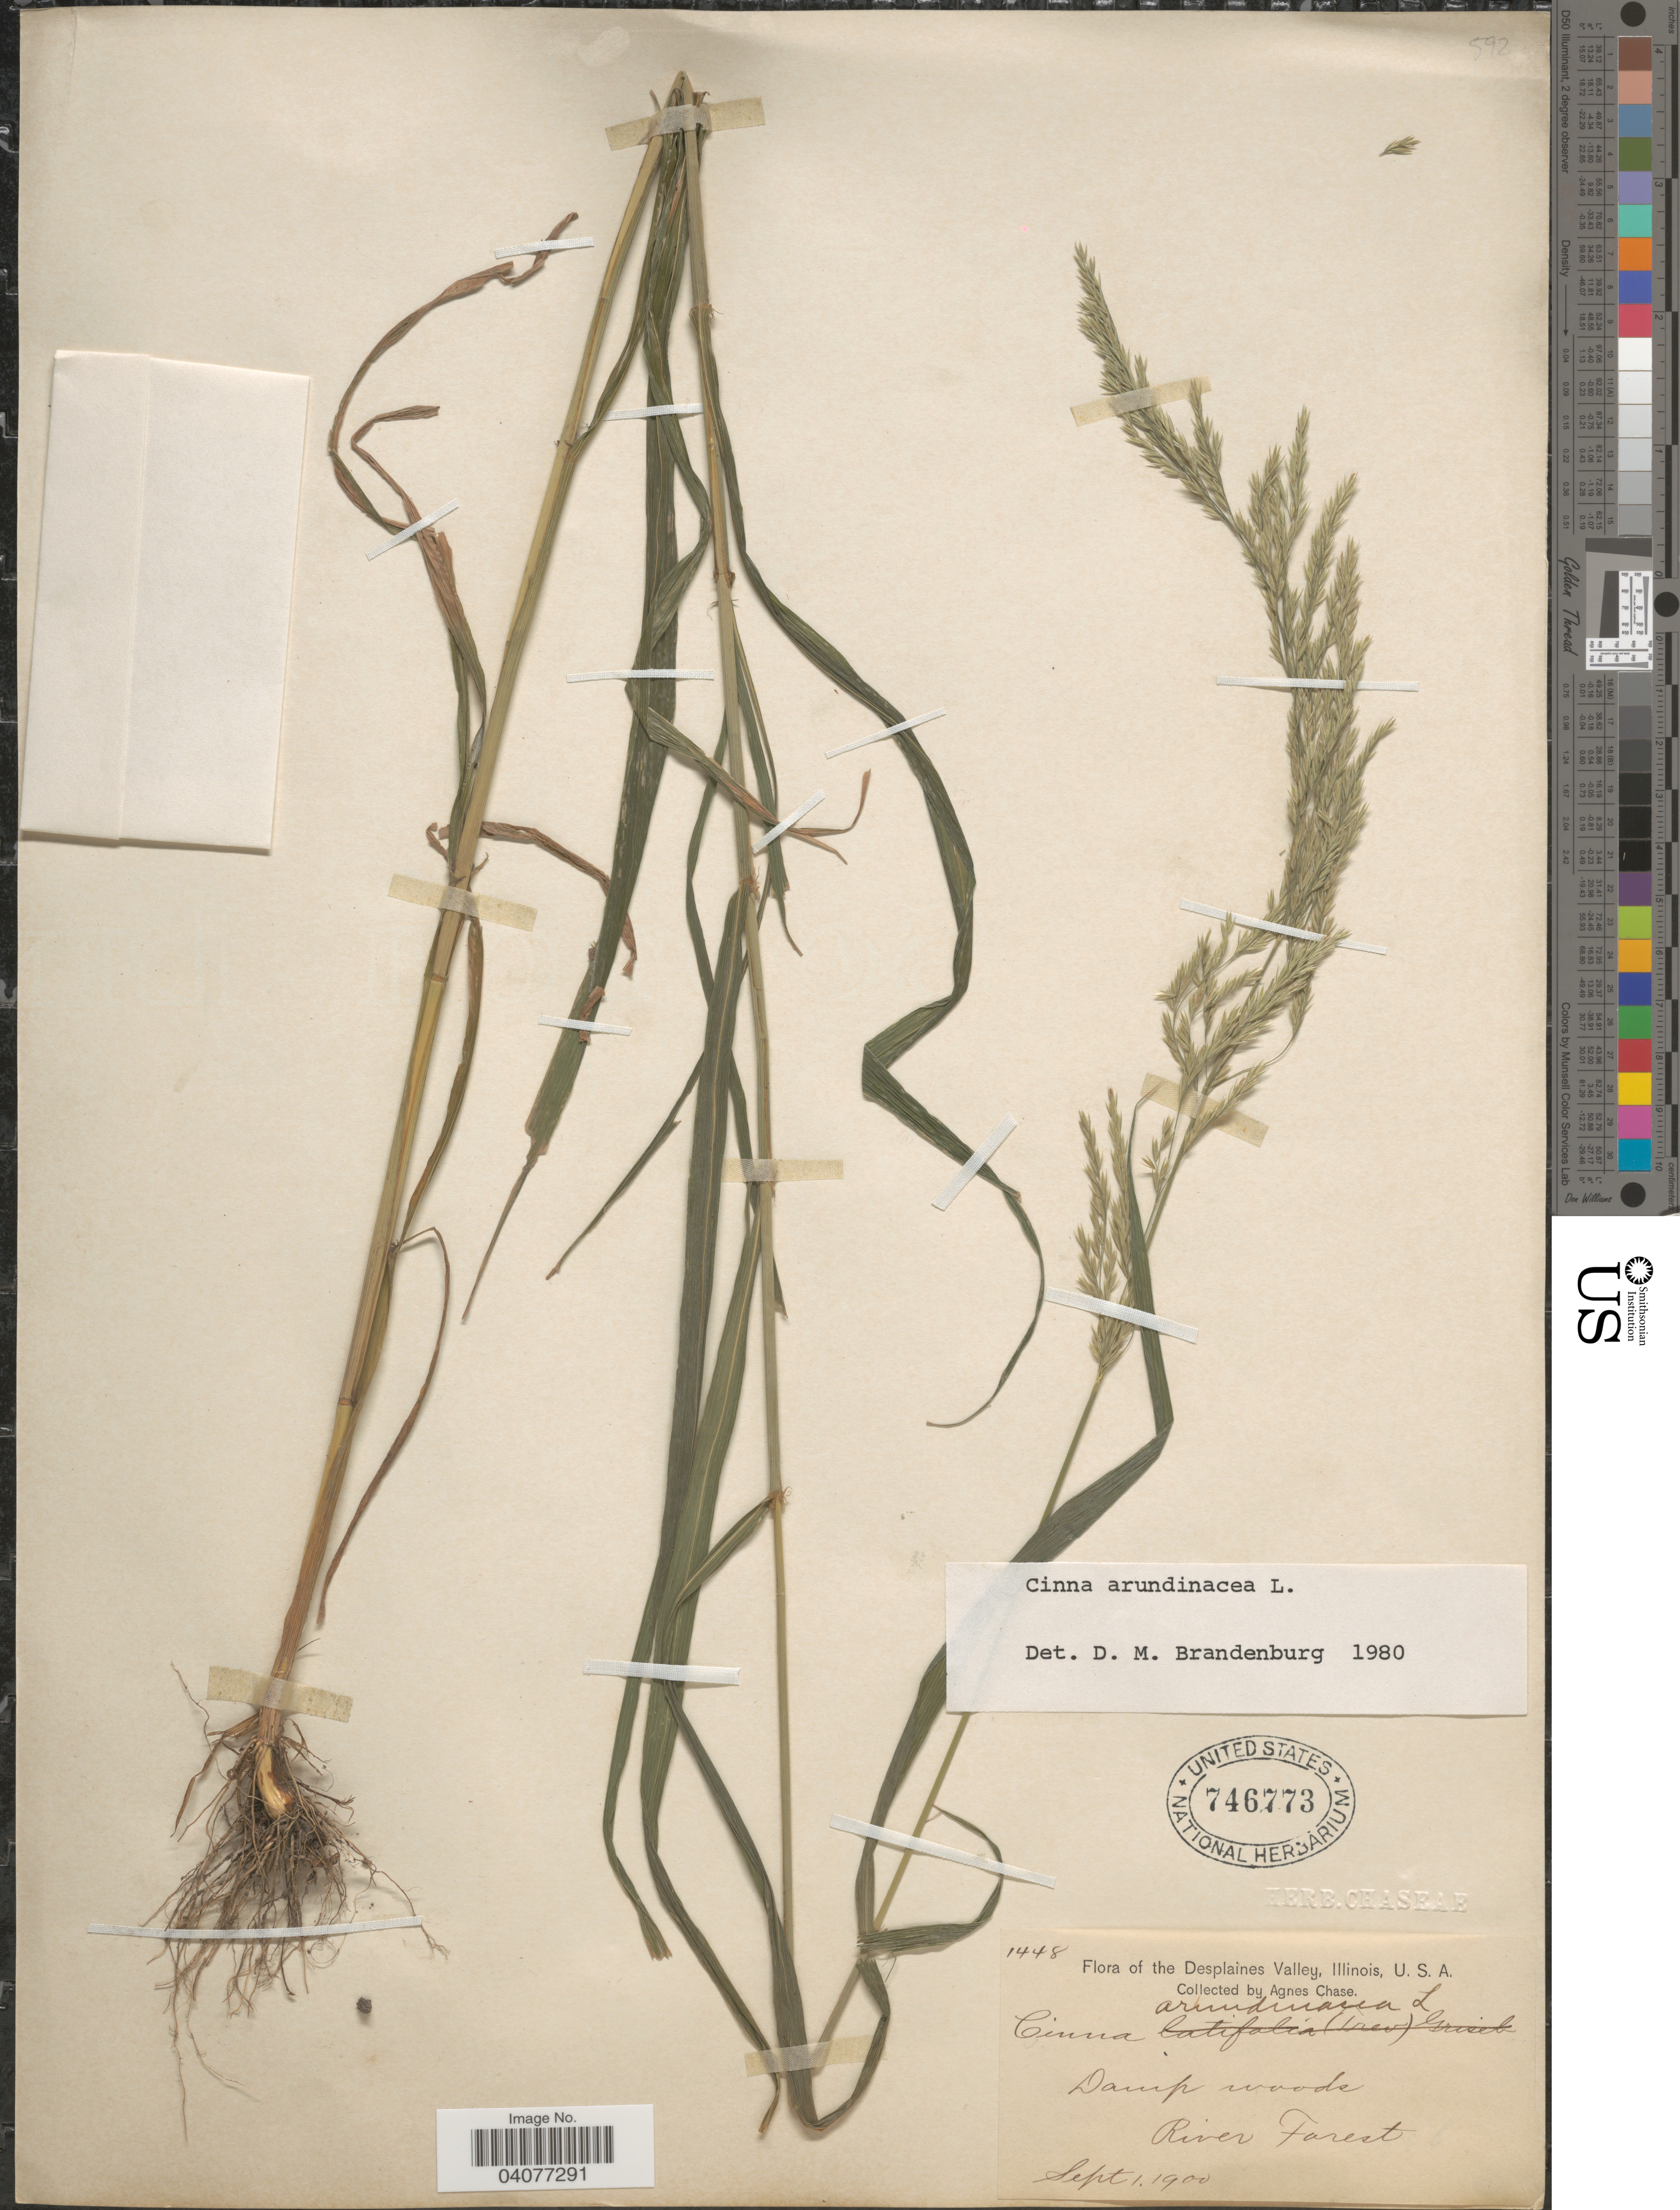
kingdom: Plantae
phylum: Tracheophyta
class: Liliopsida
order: Poales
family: Poaceae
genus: Cinna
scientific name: Cinna arundinacea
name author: L.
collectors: A. Chase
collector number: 1448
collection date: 1900-09-01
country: United States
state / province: Illinois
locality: Desplaines Valley. Damp woods. River Forest.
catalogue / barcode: US 746773